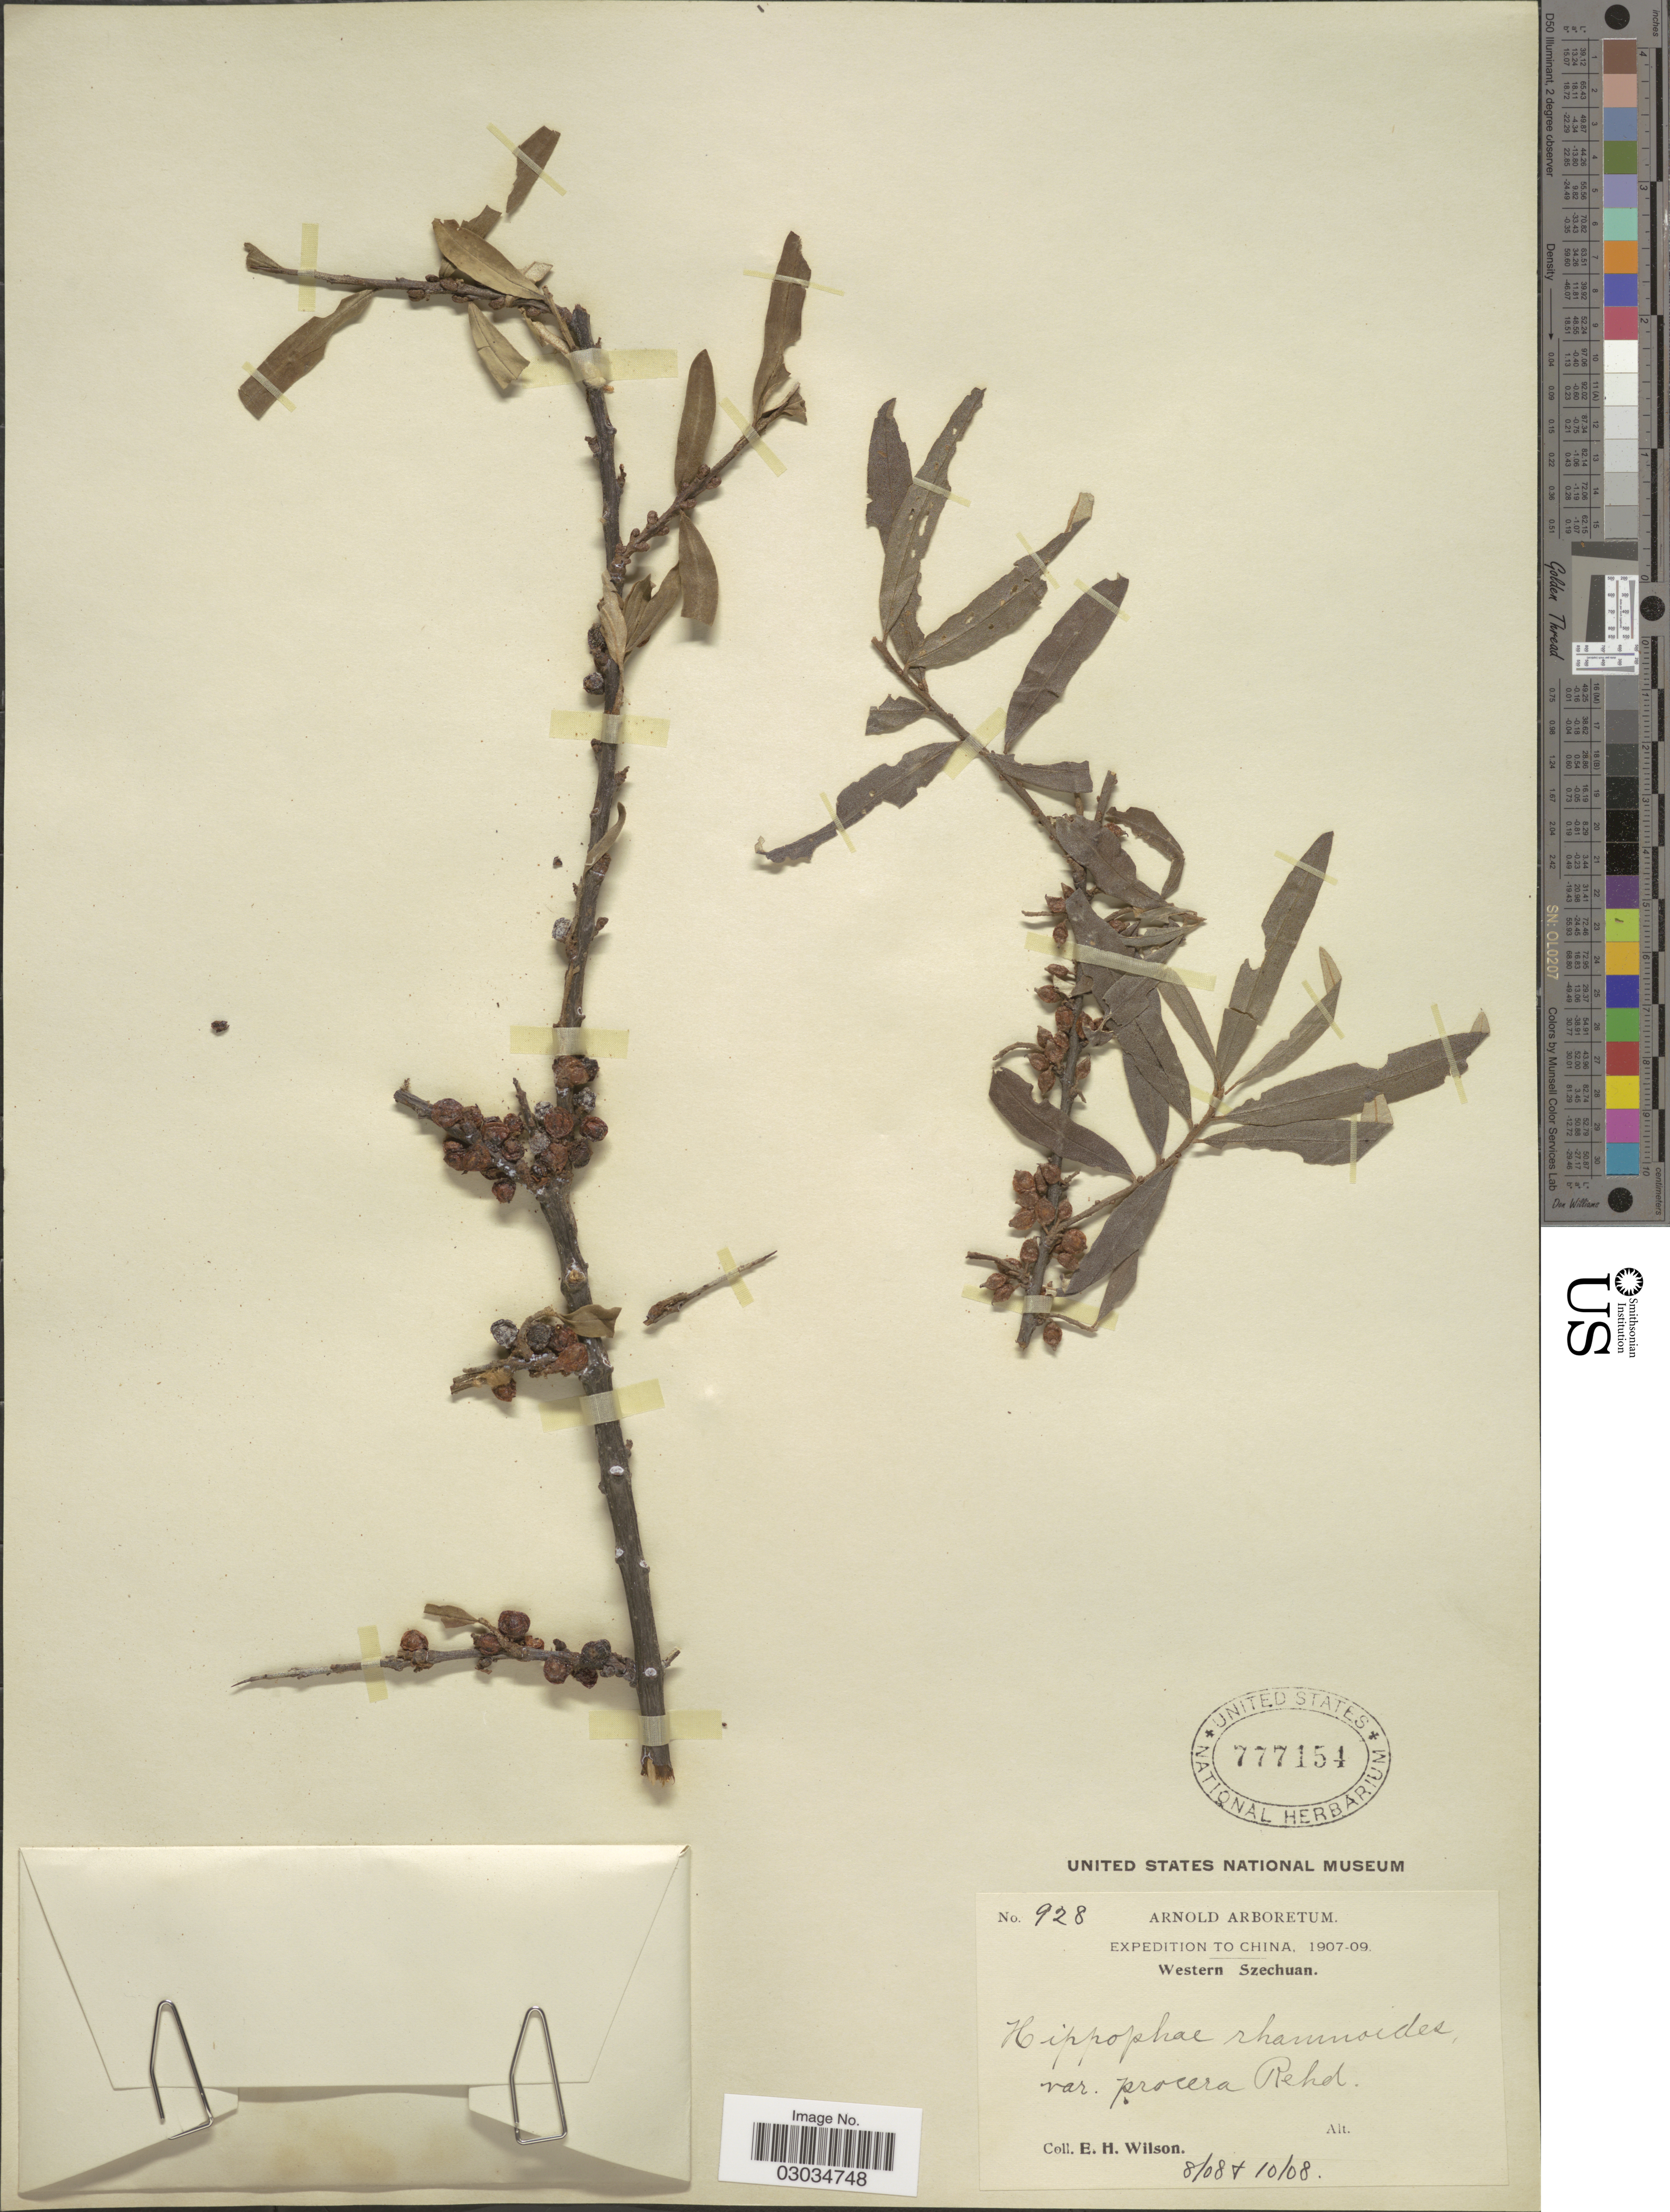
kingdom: Plantae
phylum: Tracheophyta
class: Magnoliopsida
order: Rosales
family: Elaeagnaceae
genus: Hippophae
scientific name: Hippophae rhamnoides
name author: L.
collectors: E. Wilson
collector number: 928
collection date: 1908-08/1908-10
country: China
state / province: Sichuan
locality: Western Szechuan.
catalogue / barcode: US 777154